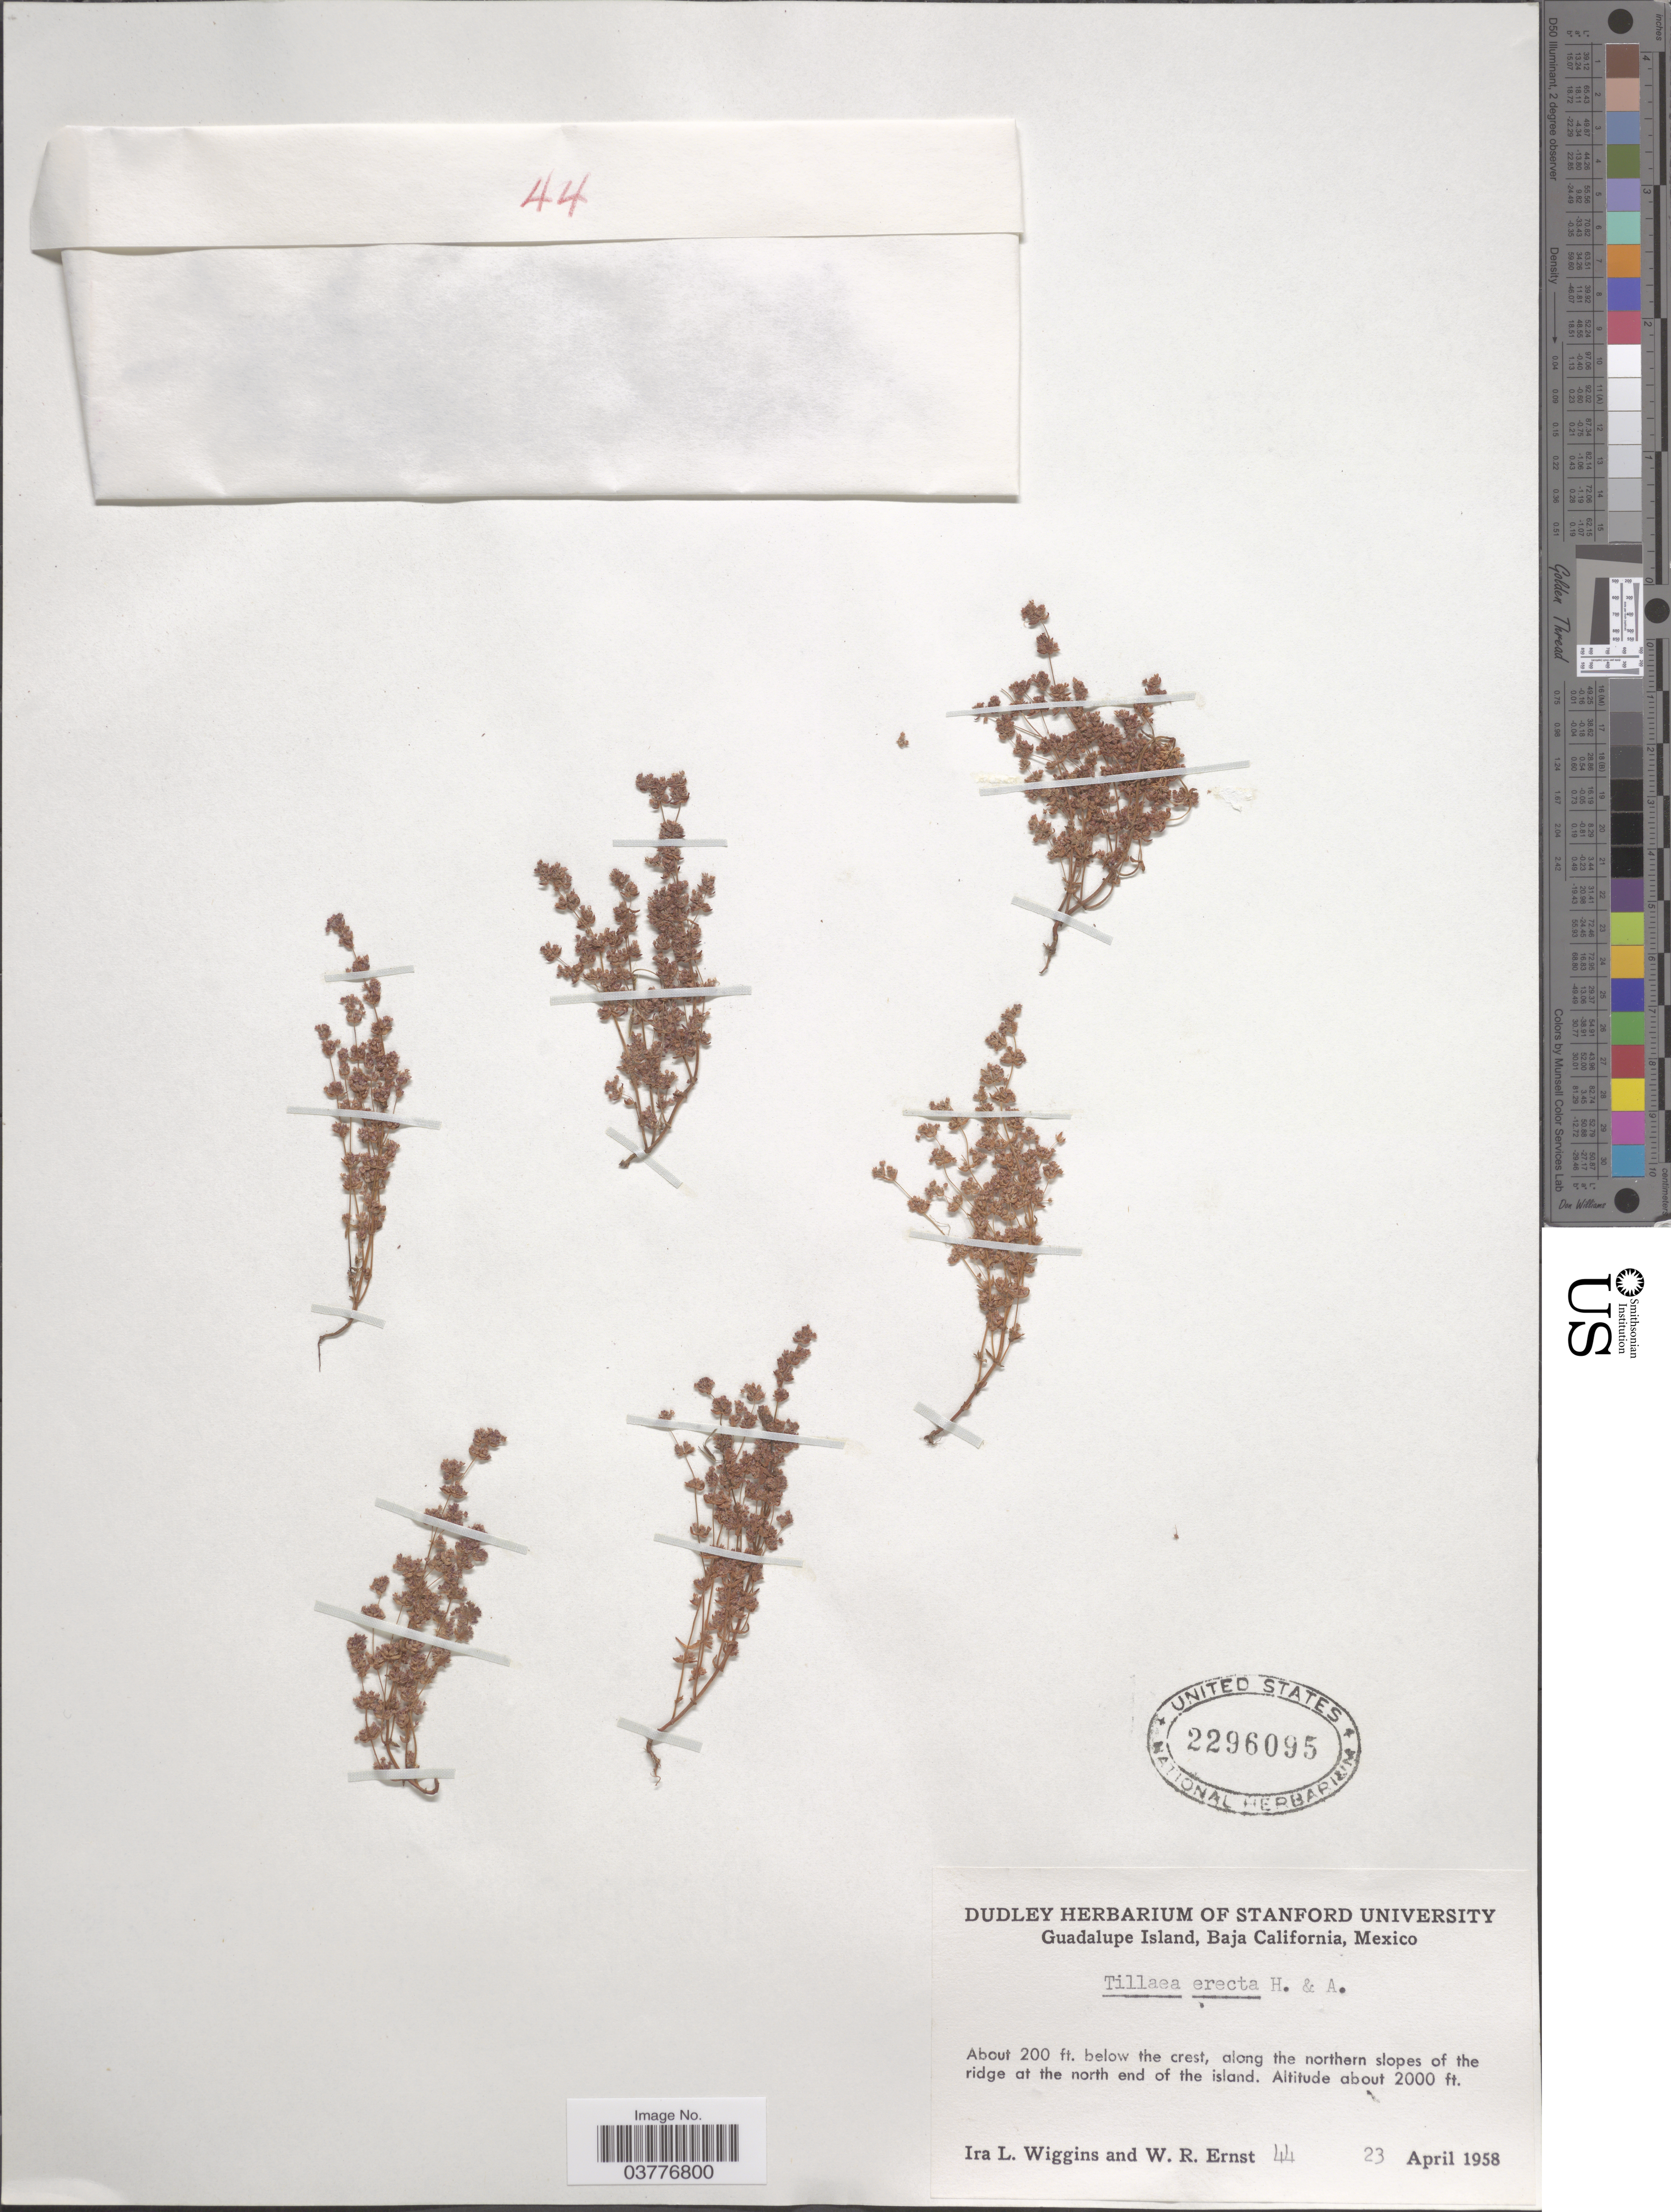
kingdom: Plantae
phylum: Tracheophyta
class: Magnoliopsida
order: Saxifragales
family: Crassulaceae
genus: Crassula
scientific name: Crassula connata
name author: (Ruiz & Pav.) A. Berger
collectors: I. L. Wiggins & W. R. Ernst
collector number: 44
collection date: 1958-04-23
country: Mexico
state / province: Baja California Norte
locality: Guadalupe Island. About 200ft. below the crest, along the northern slopes of the ridge at the north end of the island.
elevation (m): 610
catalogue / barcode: US 2296095